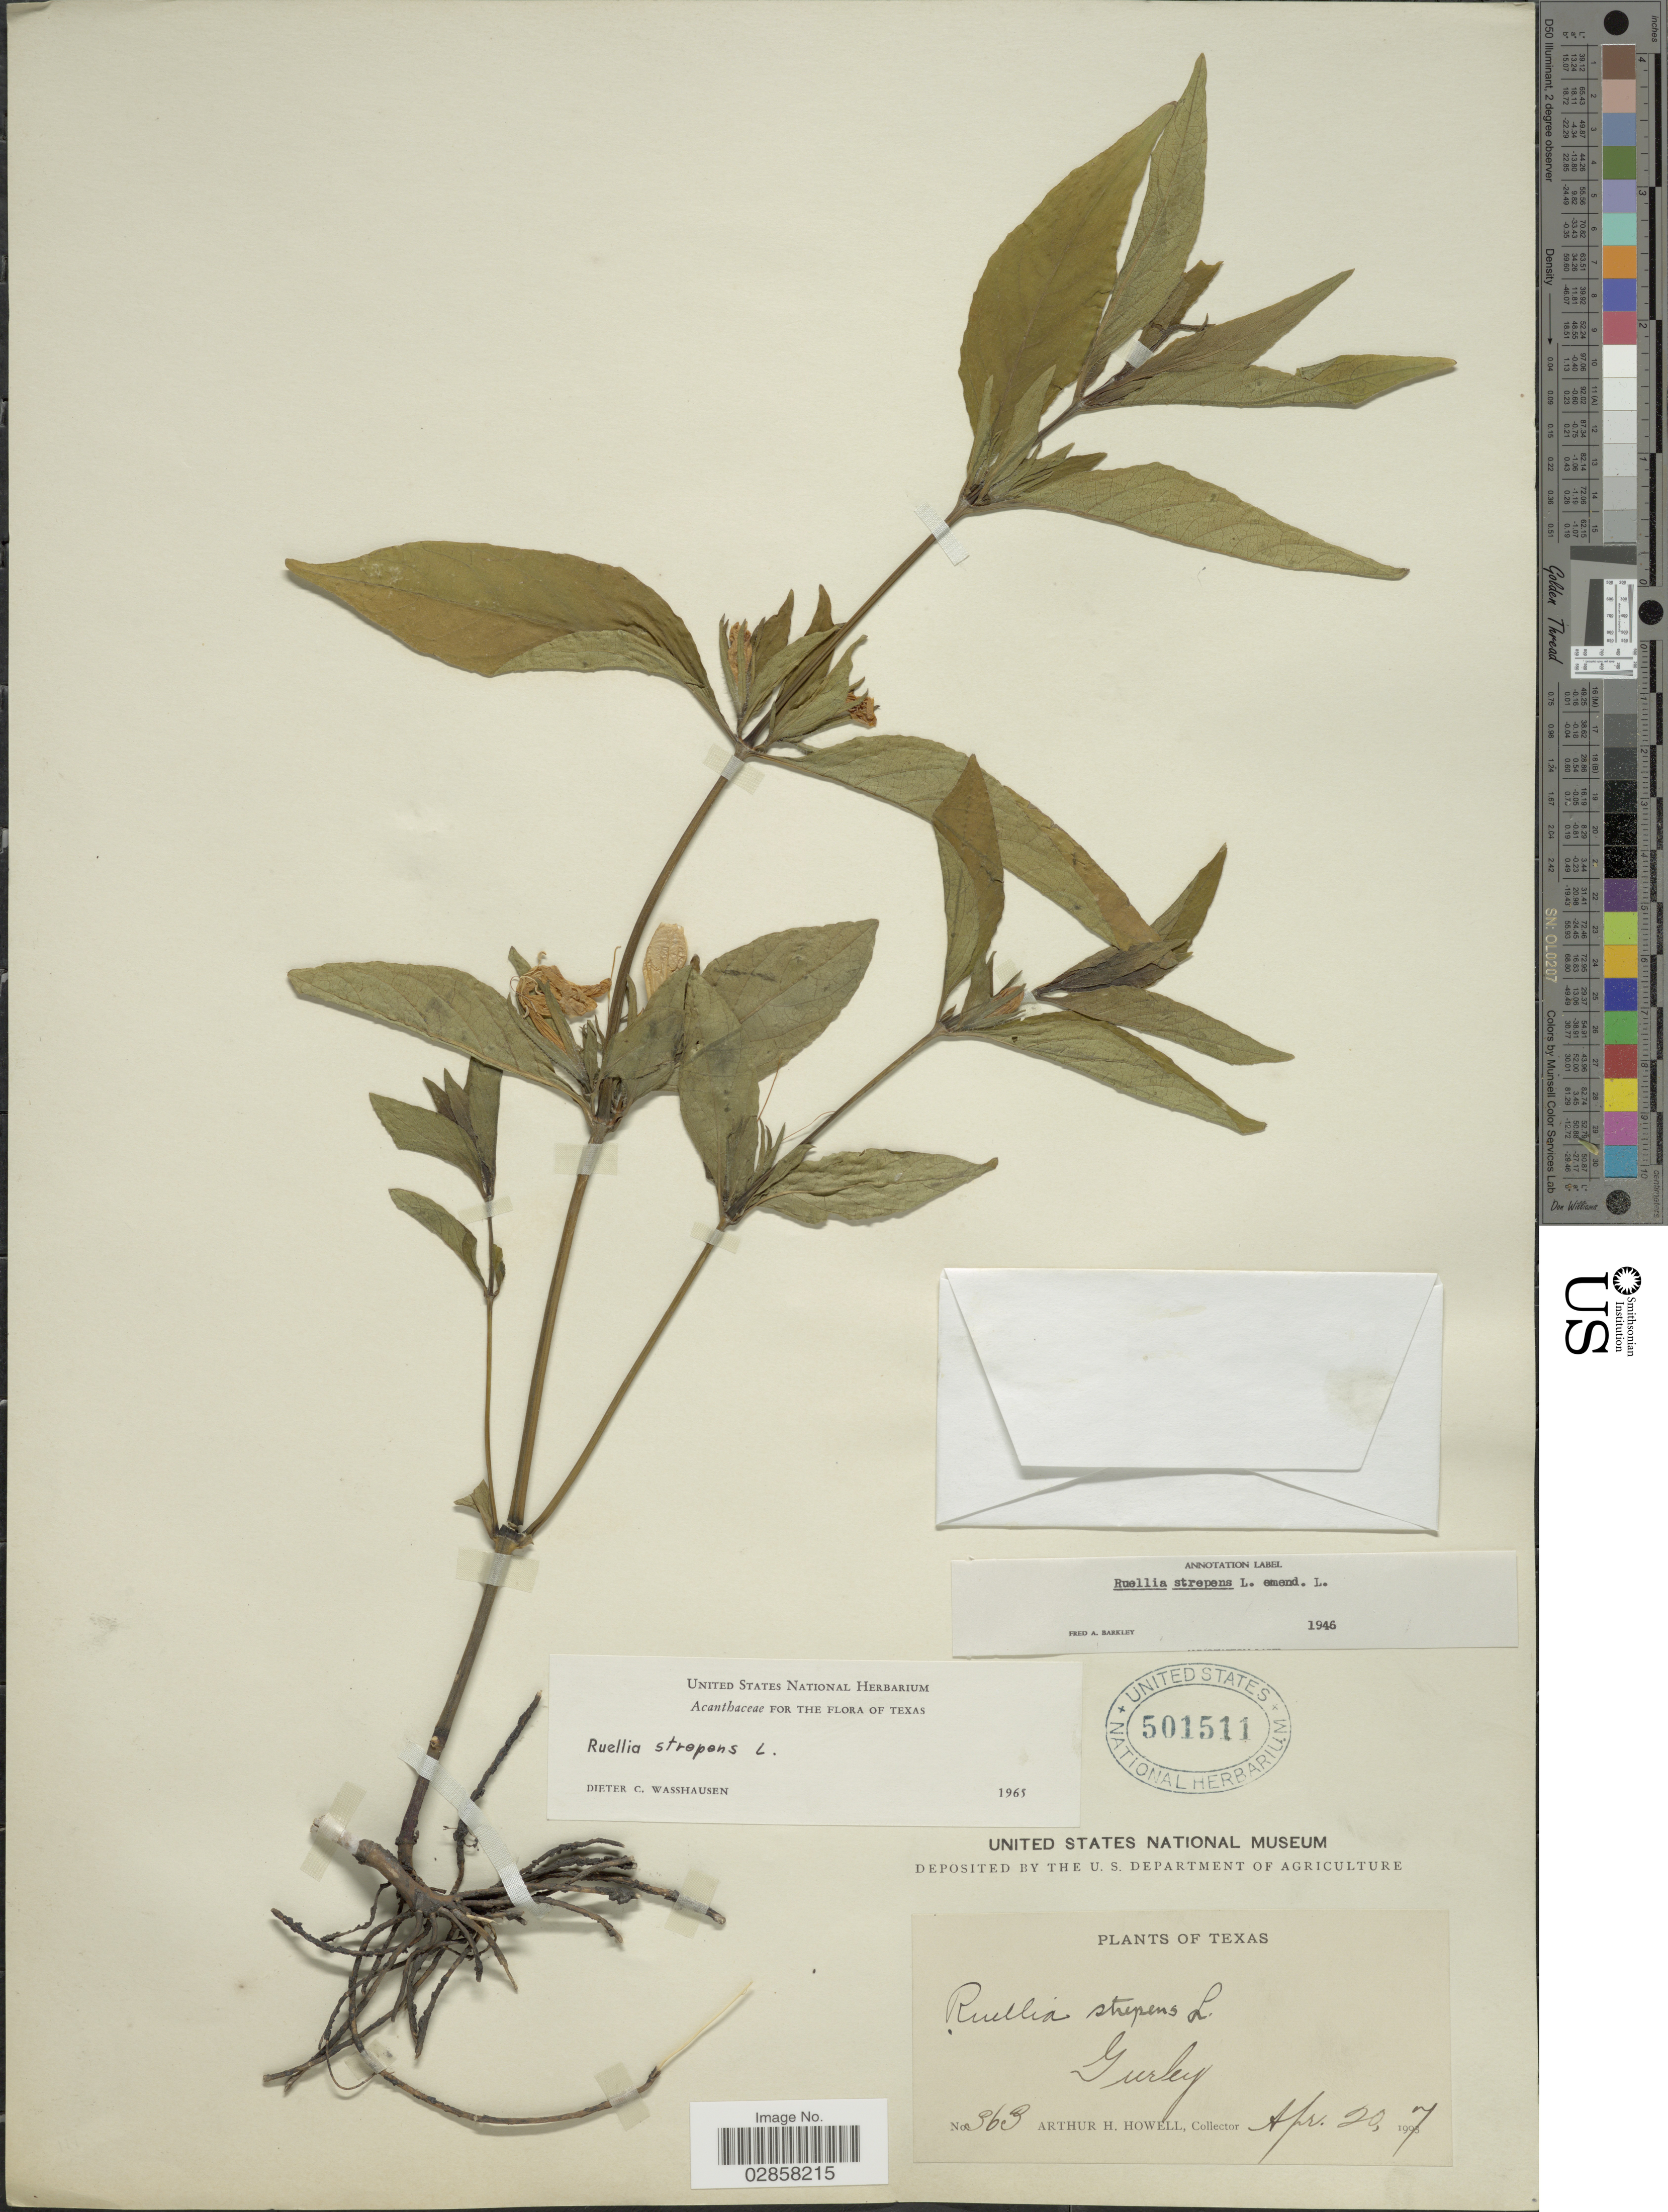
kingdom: Plantae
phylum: Tracheophyta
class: Magnoliopsida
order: Lamiales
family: Acanthaceae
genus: Ruellia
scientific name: Ruellia strepens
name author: L.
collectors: A. Howell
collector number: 363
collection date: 1997-04-20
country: United States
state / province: Texas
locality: Gurley.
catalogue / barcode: US 501511